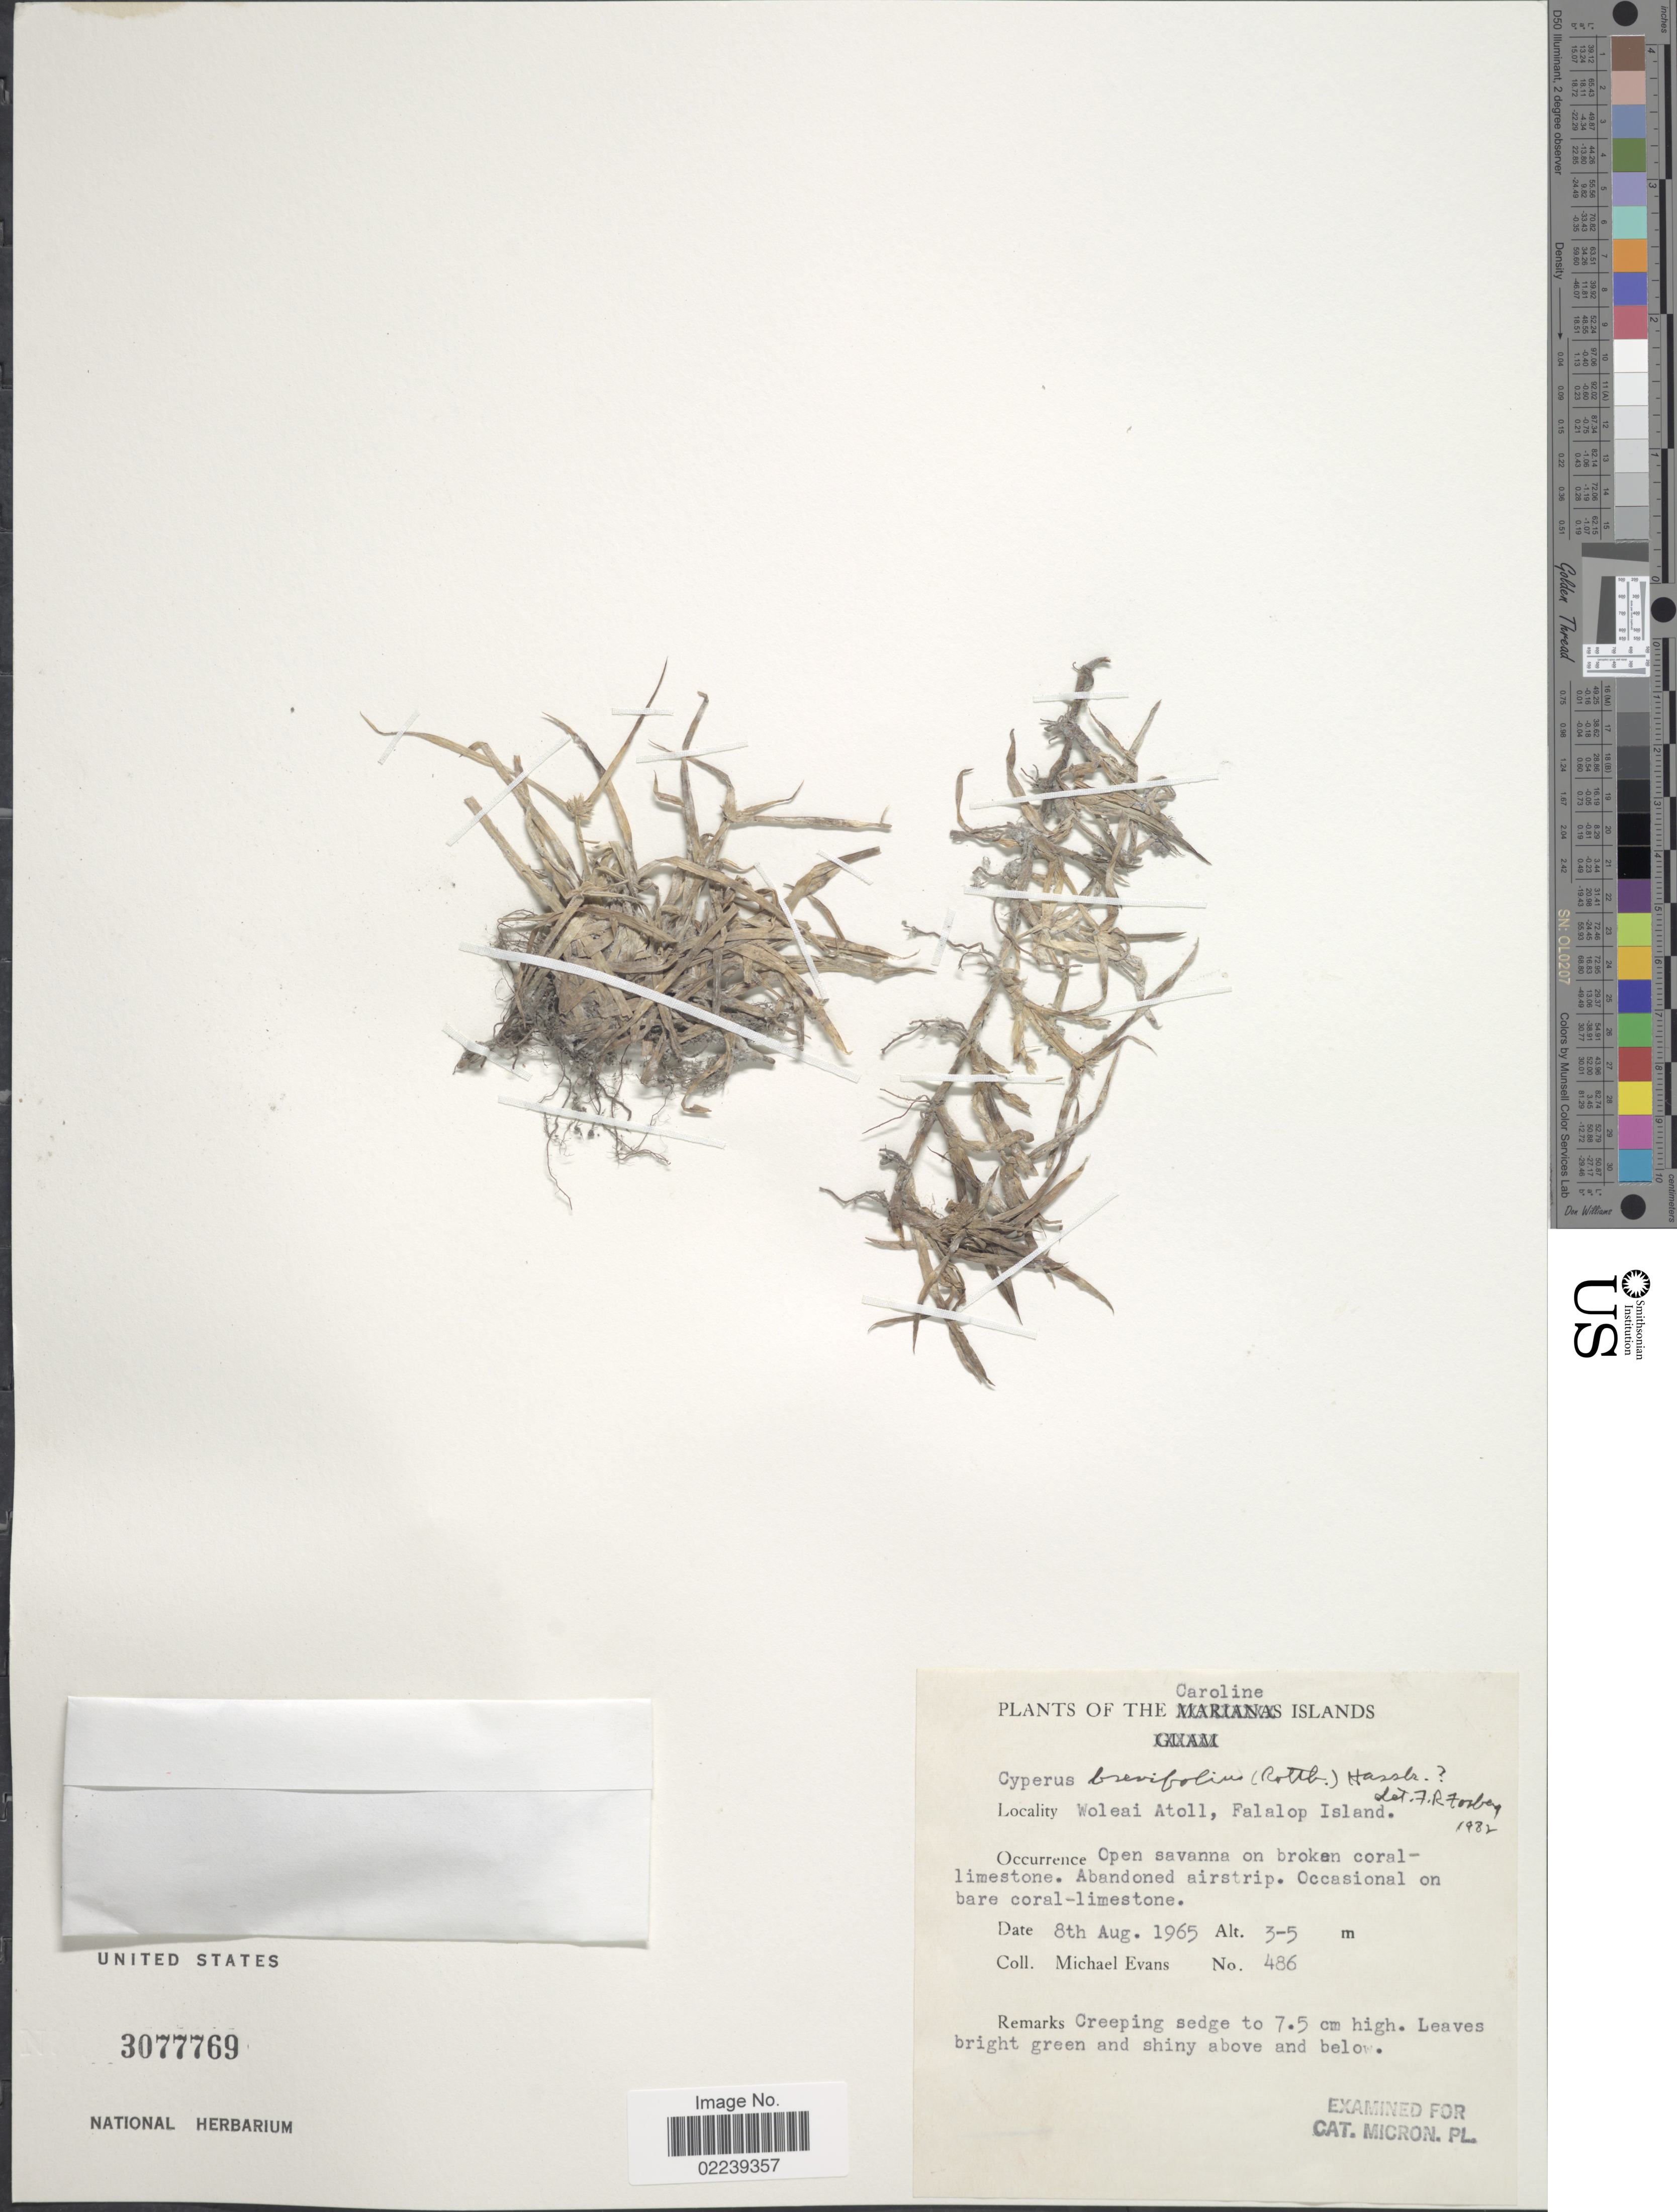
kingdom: Plantae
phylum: Tracheophyta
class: Liliopsida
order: Poales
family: Cyperaceae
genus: Cyperus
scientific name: Cyperus brevifolius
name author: (Rottb.) Hassk.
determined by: Strong, M. T., (US), Smithsonian Institution - National Museum of Natural History (UNITED STATES)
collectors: M. Evans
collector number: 486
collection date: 1965-08-08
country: Micronesia, Federated States of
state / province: Yap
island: Woleai Atoll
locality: The Caroline Islands, Woleai Atoll, Falalop Island. Open savanna on broken coral-limestone. Abandoned airstrip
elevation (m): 3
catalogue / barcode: US 3077769